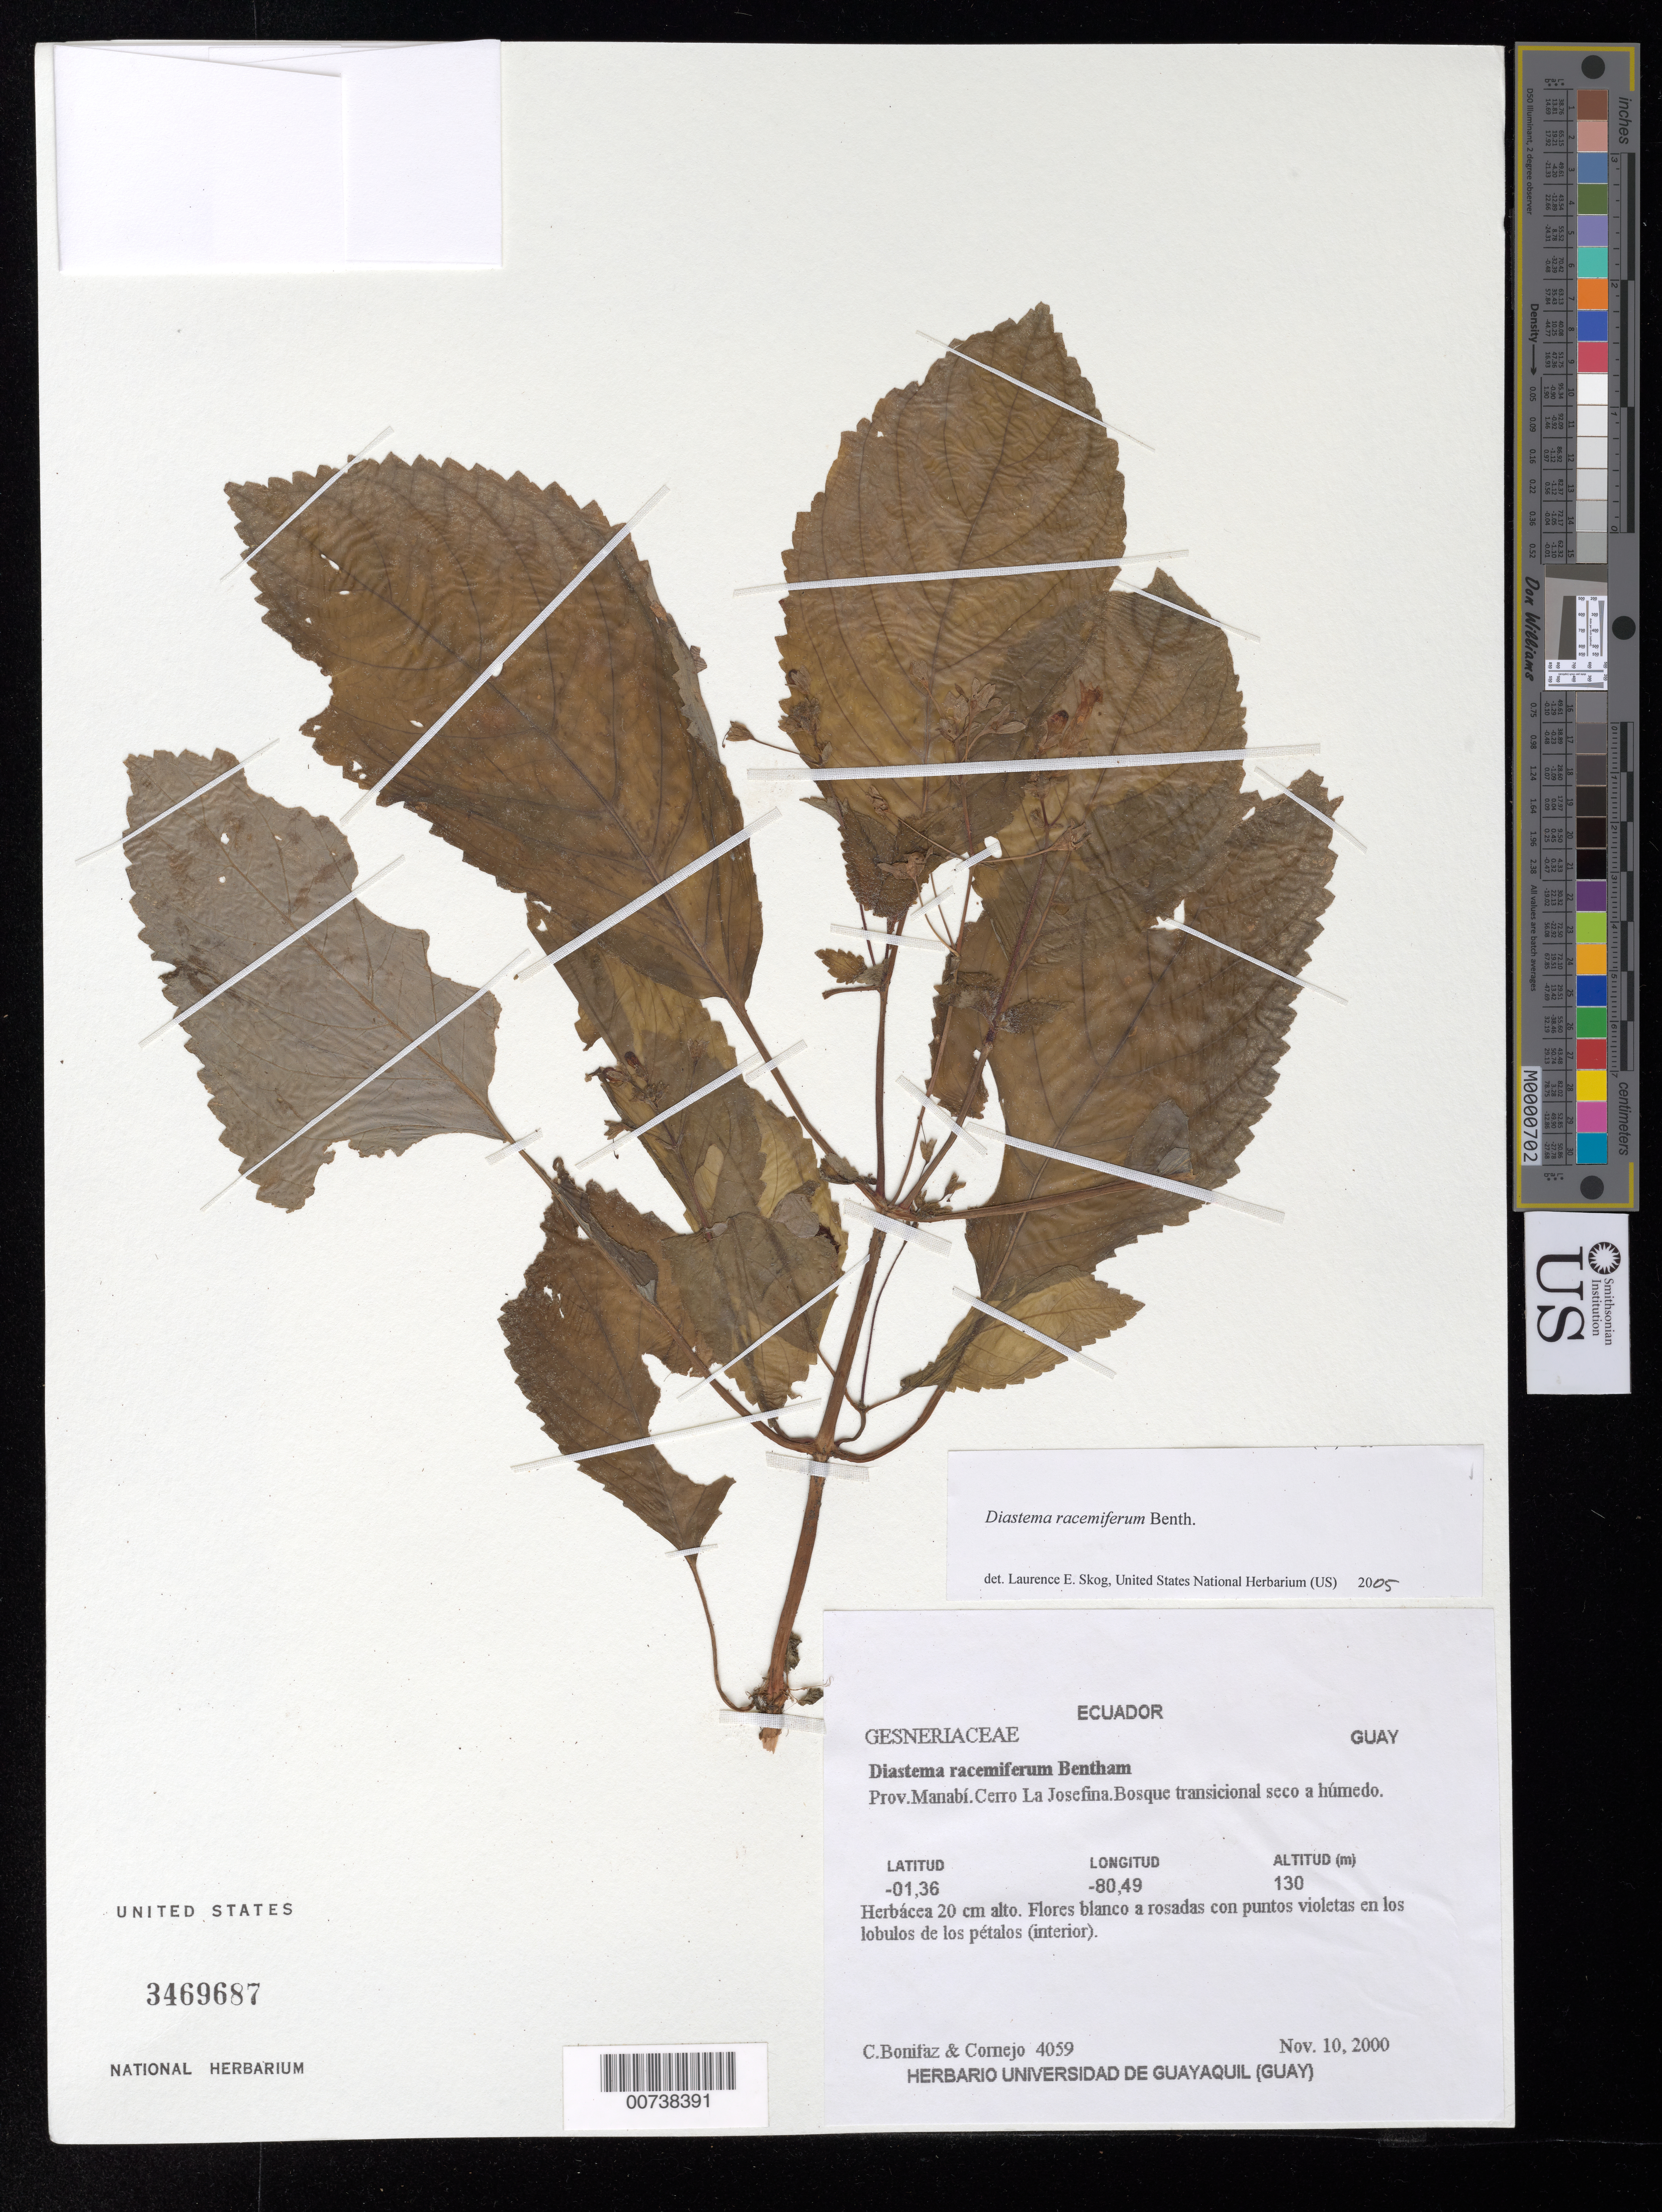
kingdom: Plantae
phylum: Tracheophyta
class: Magnoliopsida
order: Lamiales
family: Gesneriaceae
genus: Diastema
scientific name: Diastema racemiferum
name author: Benth.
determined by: Skog, Laurence E.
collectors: C. Bonifaz & X. F. Cornejo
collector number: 4059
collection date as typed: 10 Nov 2000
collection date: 2000-11-10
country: Ecuador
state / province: Manabí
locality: Prov. Manabí. Cerro La Josefina.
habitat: Bosque transicional seco a húmedo.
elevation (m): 130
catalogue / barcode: US 3469687